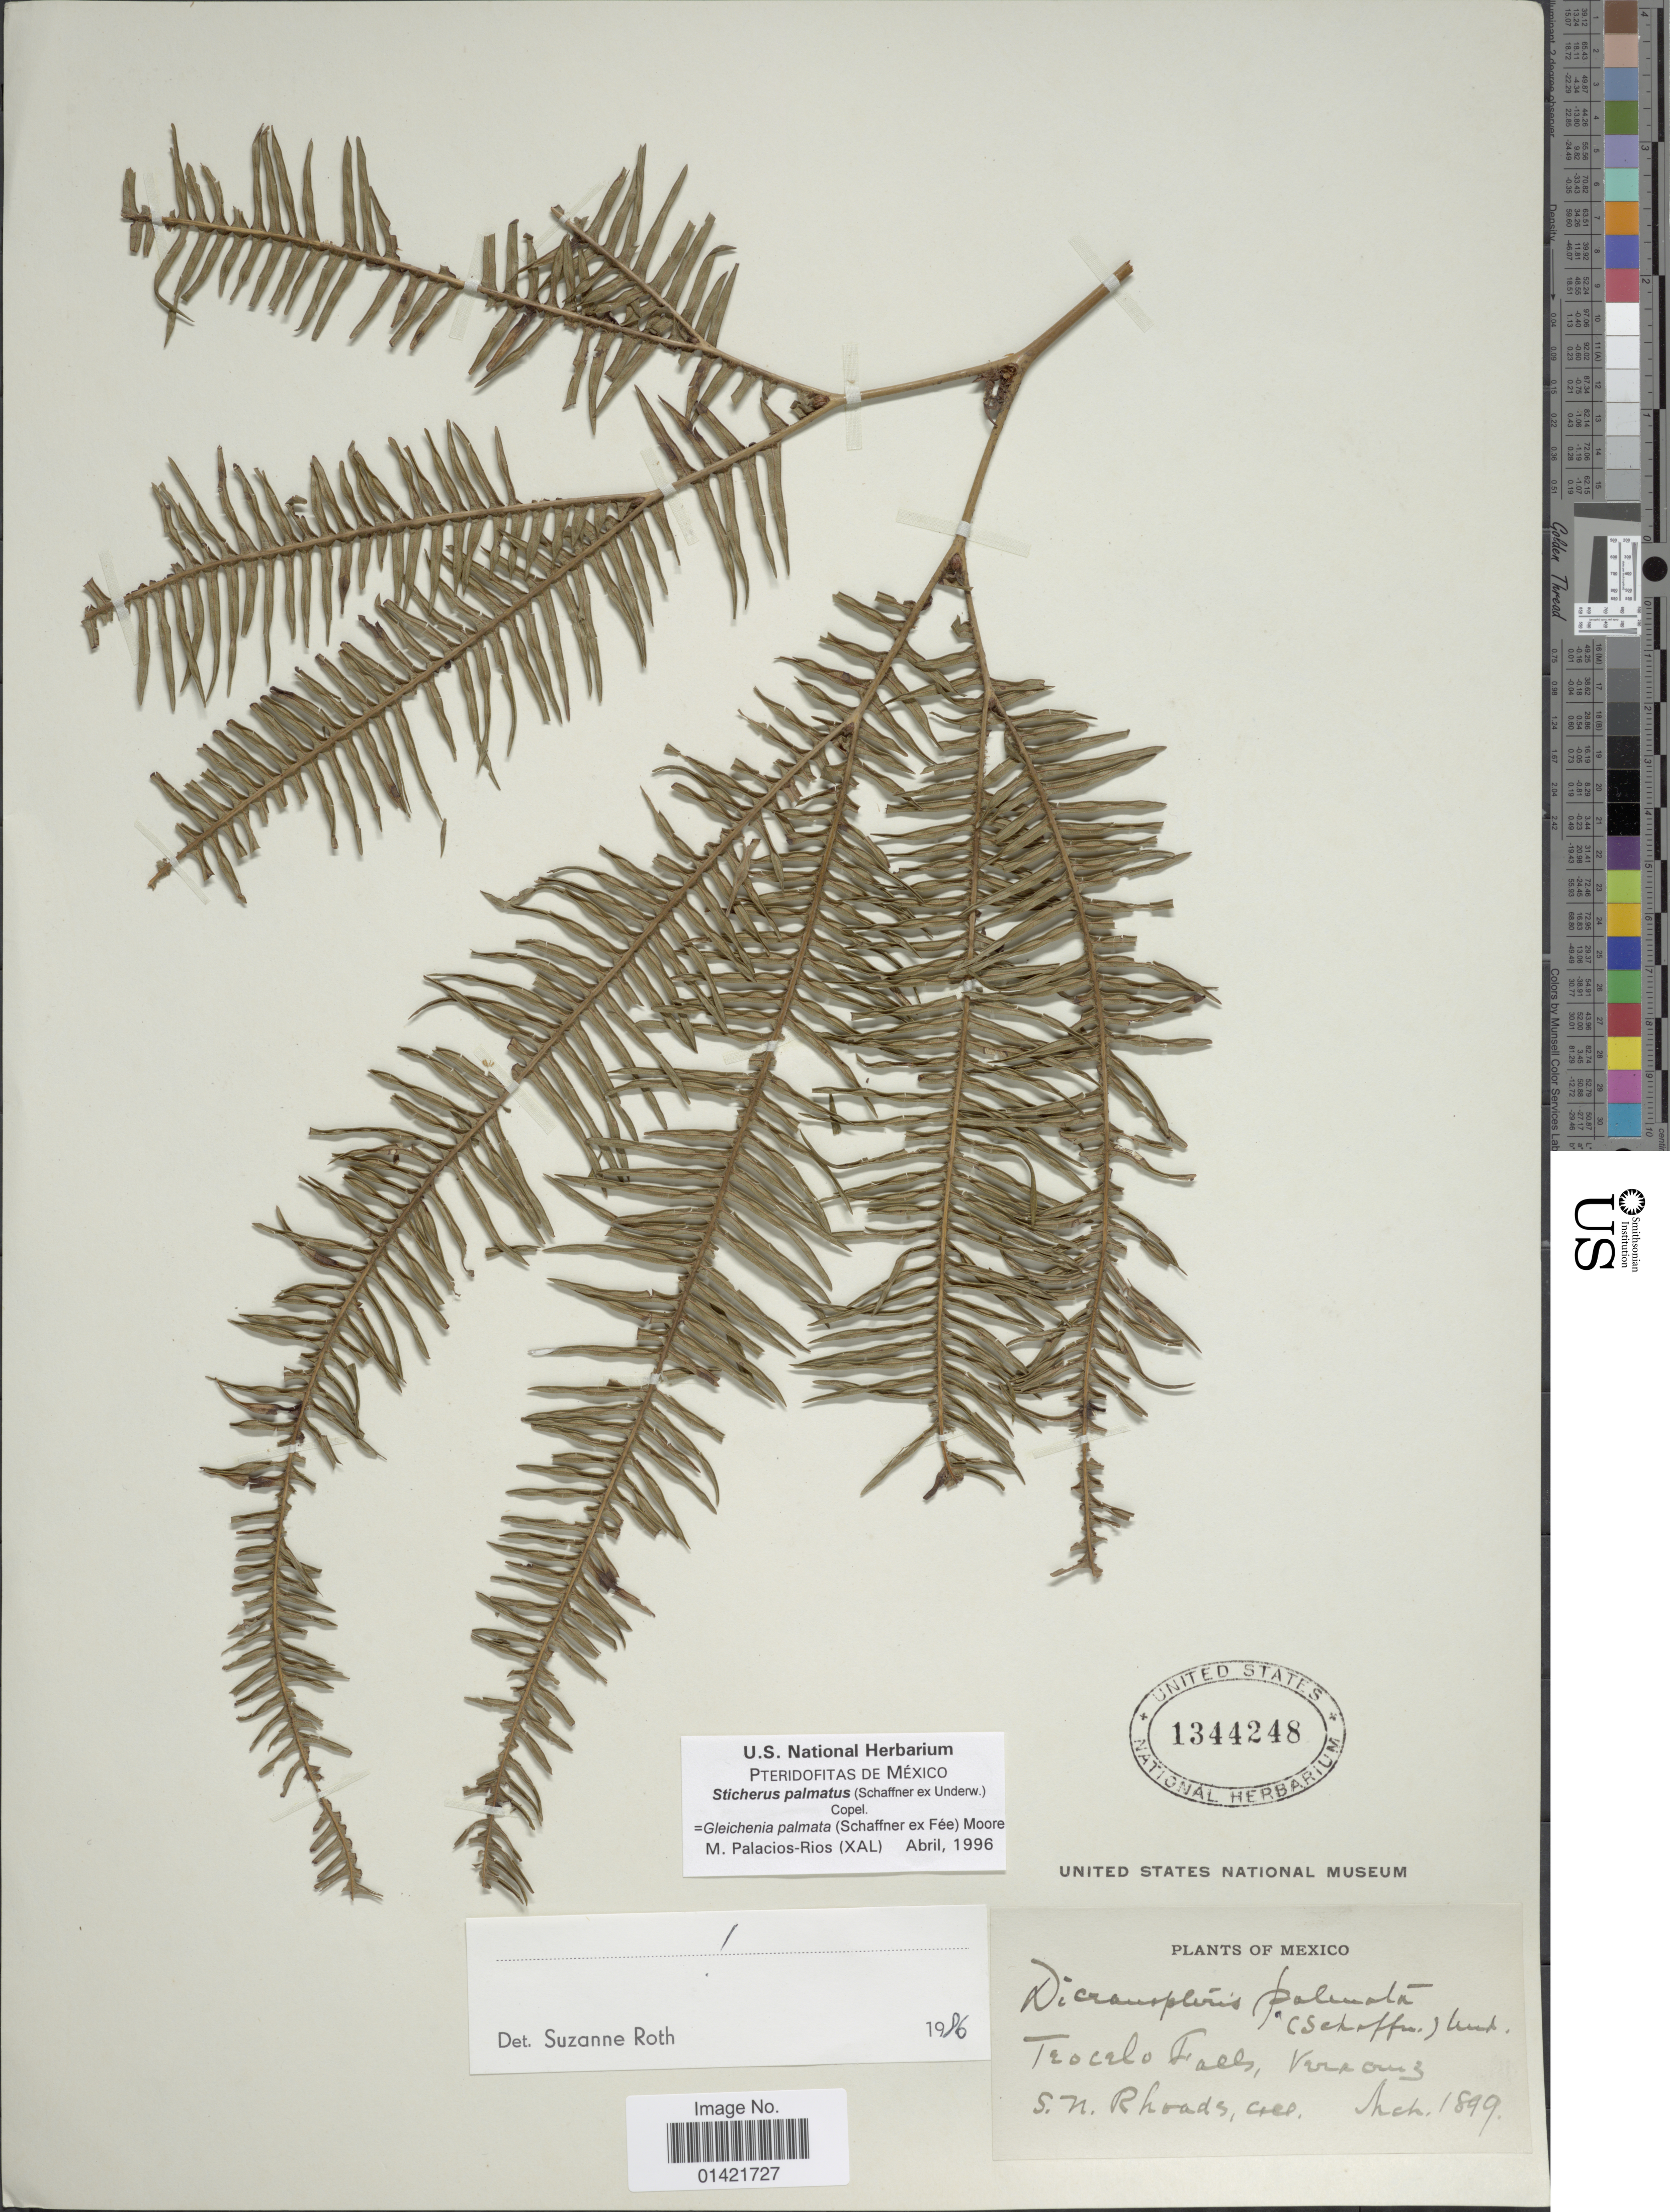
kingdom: Plantae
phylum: Tracheophyta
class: Polypodiopsida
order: Gleicheniales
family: Gleicheniaceae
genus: Sticherus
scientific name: Sticherus furcatus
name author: (L.) Ching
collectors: S. Rhoads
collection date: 1899-03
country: Mexico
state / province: Veracruz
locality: Teocalo Falls, Veracruz.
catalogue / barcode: US 1344248